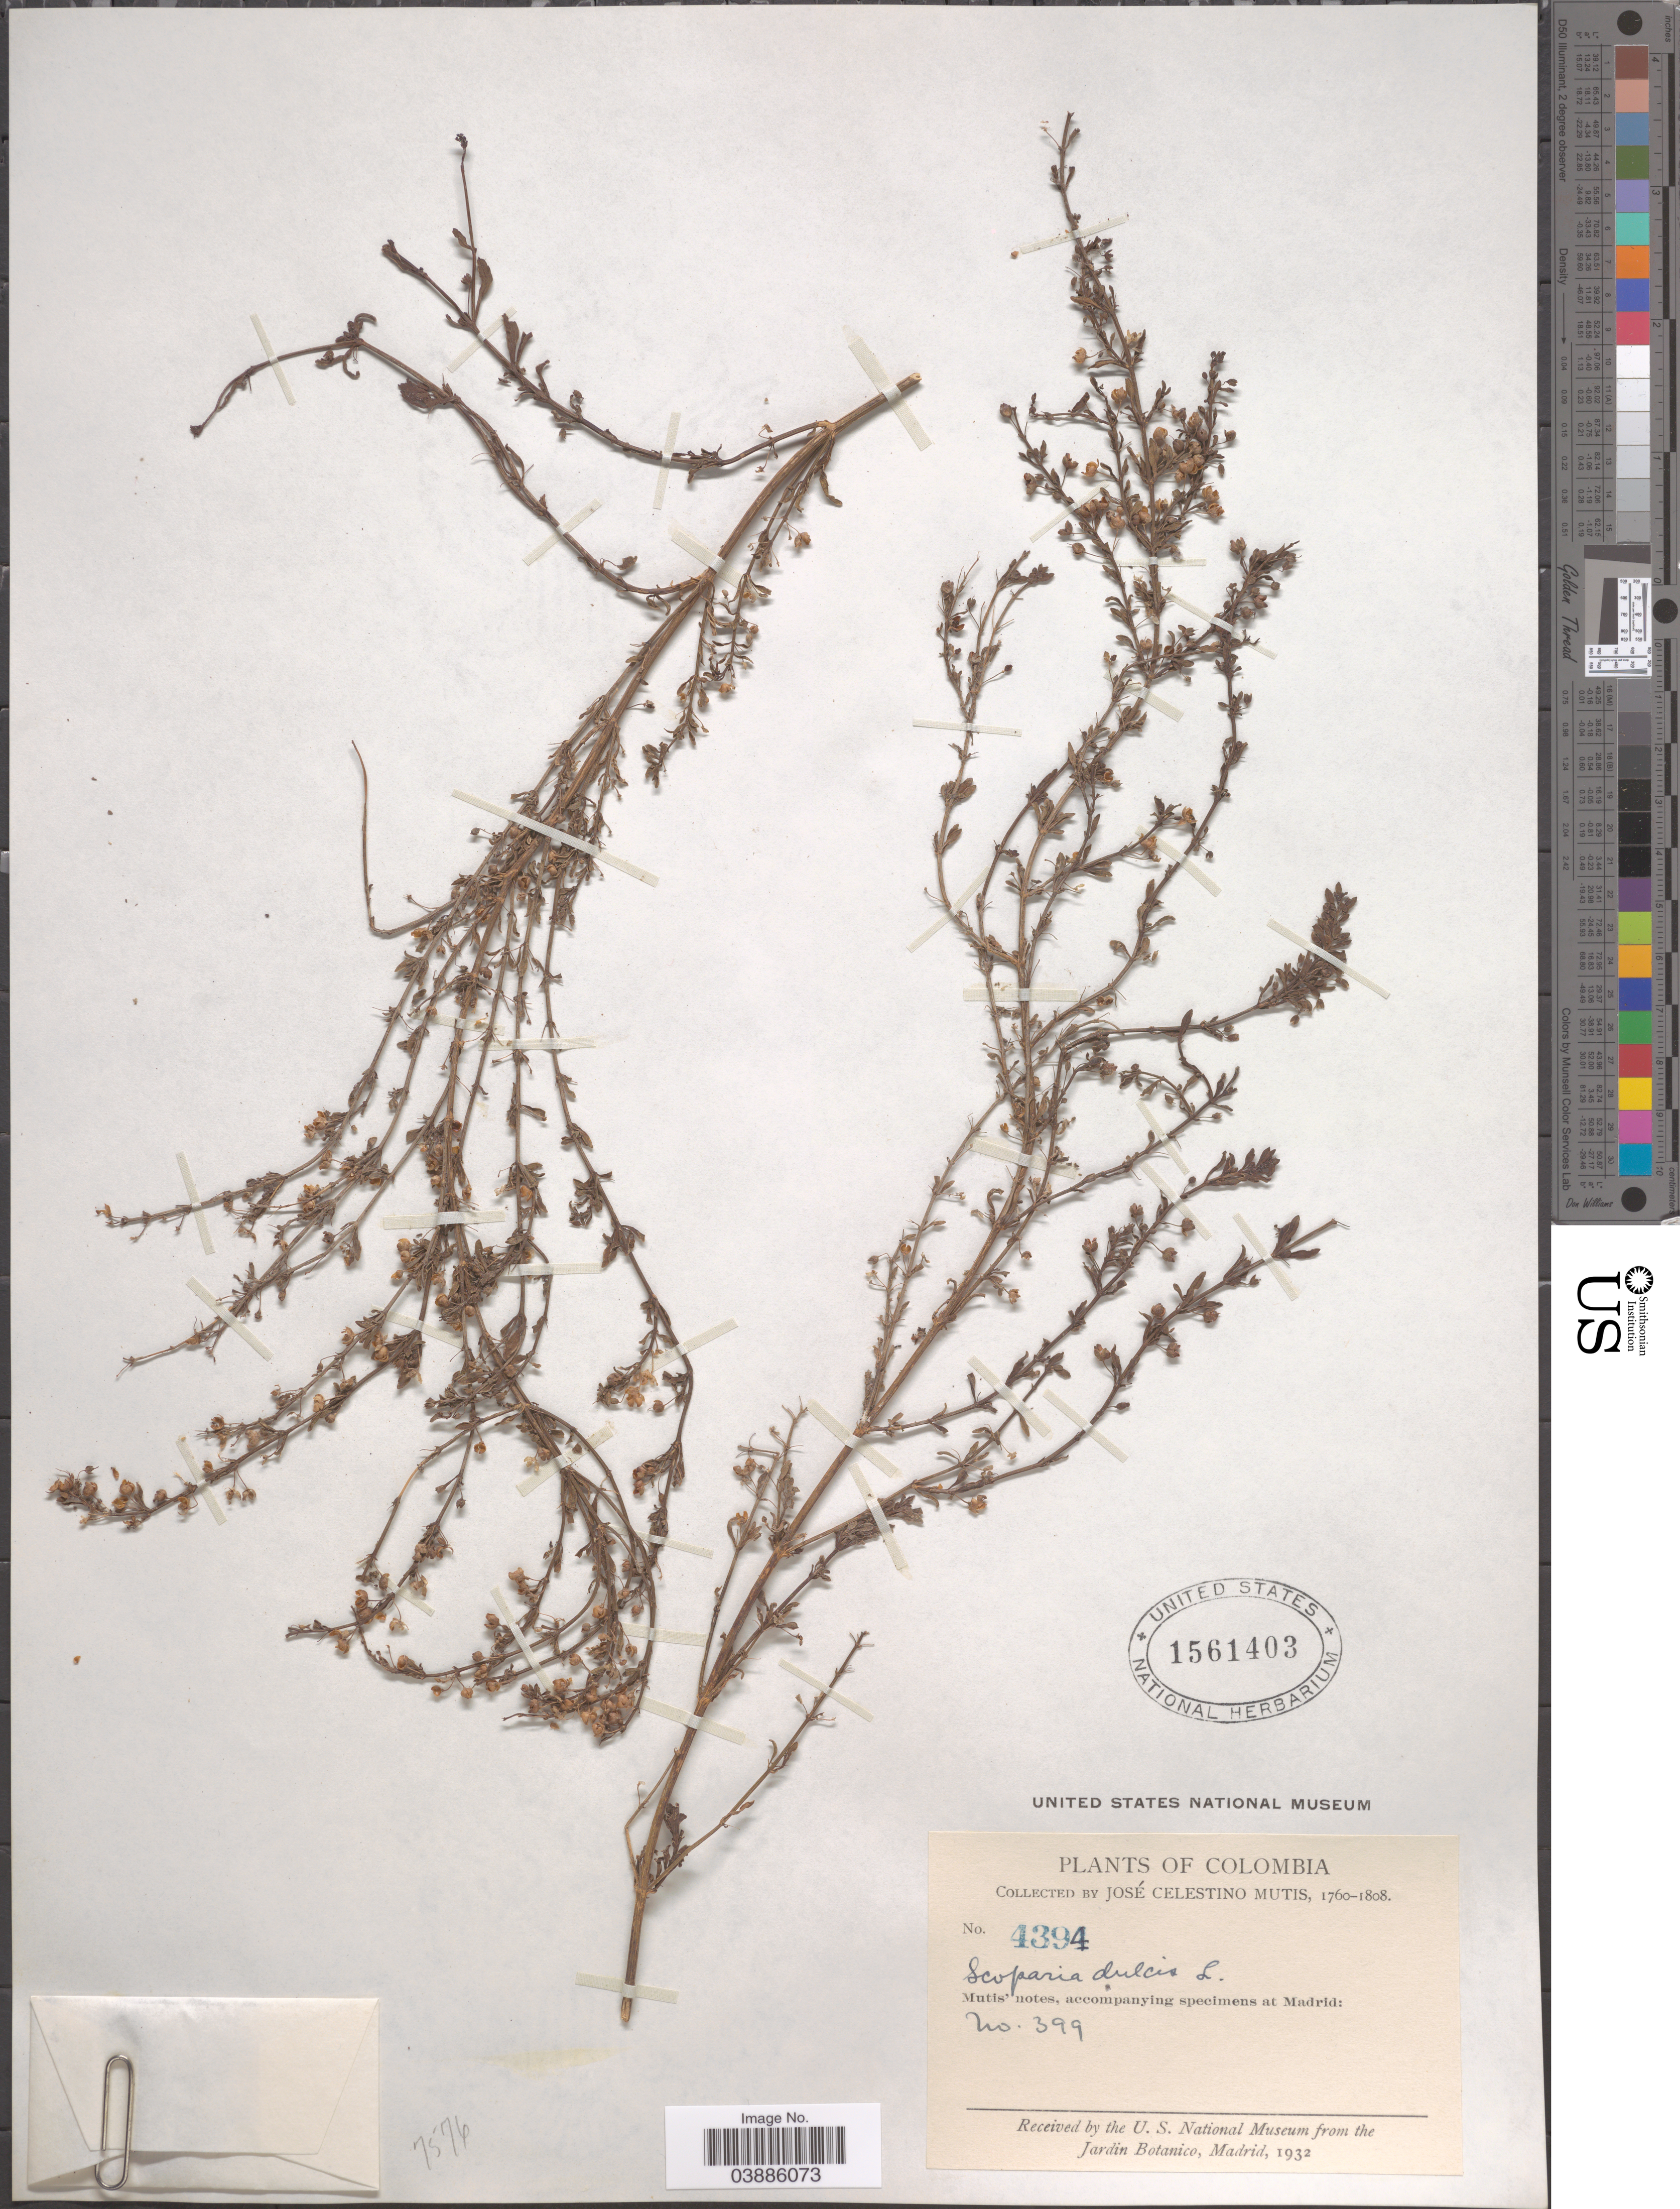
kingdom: Plantae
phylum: Tracheophyta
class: Magnoliopsida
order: Lamiales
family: Plantaginaceae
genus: Scoparia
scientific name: Scoparia dulcis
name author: L.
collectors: J. C. B. Mutis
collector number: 4394/399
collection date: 1760/1808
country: Colombia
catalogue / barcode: US 1561403